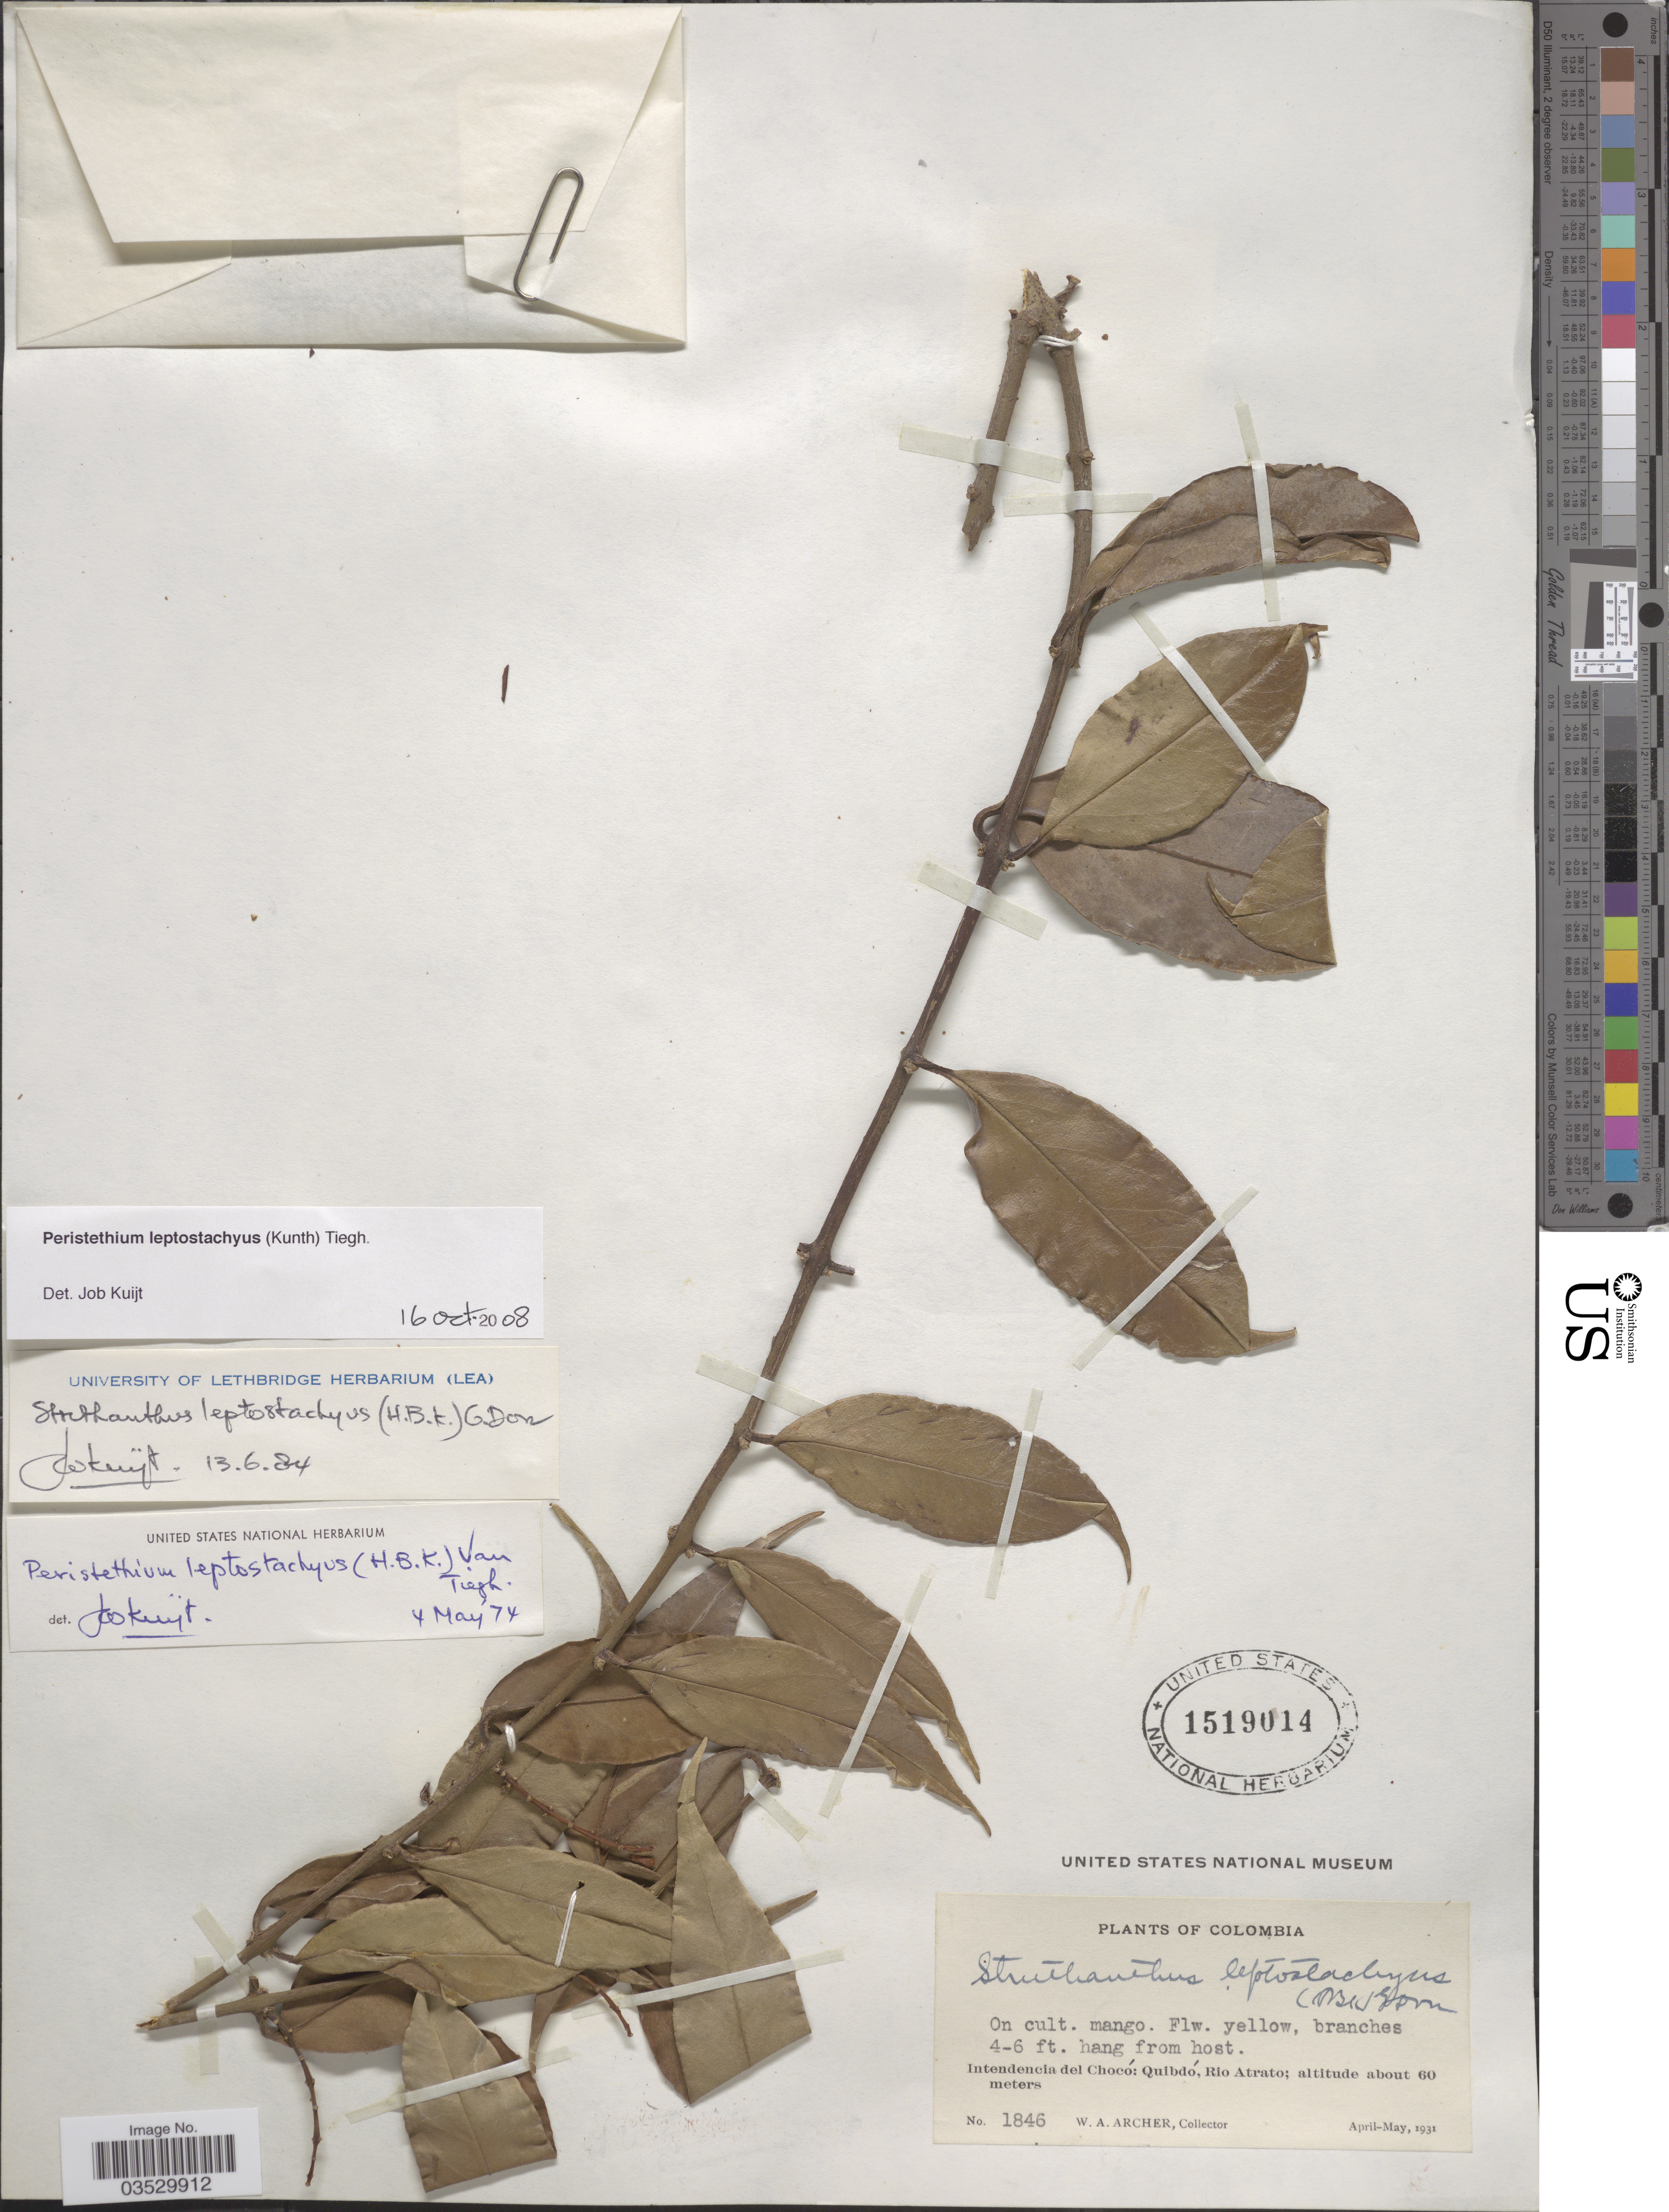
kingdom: Plantae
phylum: Tracheophyta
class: Magnoliopsida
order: Santalales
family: Loranthaceae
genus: Peristethium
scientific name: Peristethium leptostachyum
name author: (Kunth) Tiegh.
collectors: W. Archer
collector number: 1846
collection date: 1931-04/1931-05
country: Colombia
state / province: Chocó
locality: Intendencia del Chocó: Quibdo, Rio Atrato.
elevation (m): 60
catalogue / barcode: US 1519014